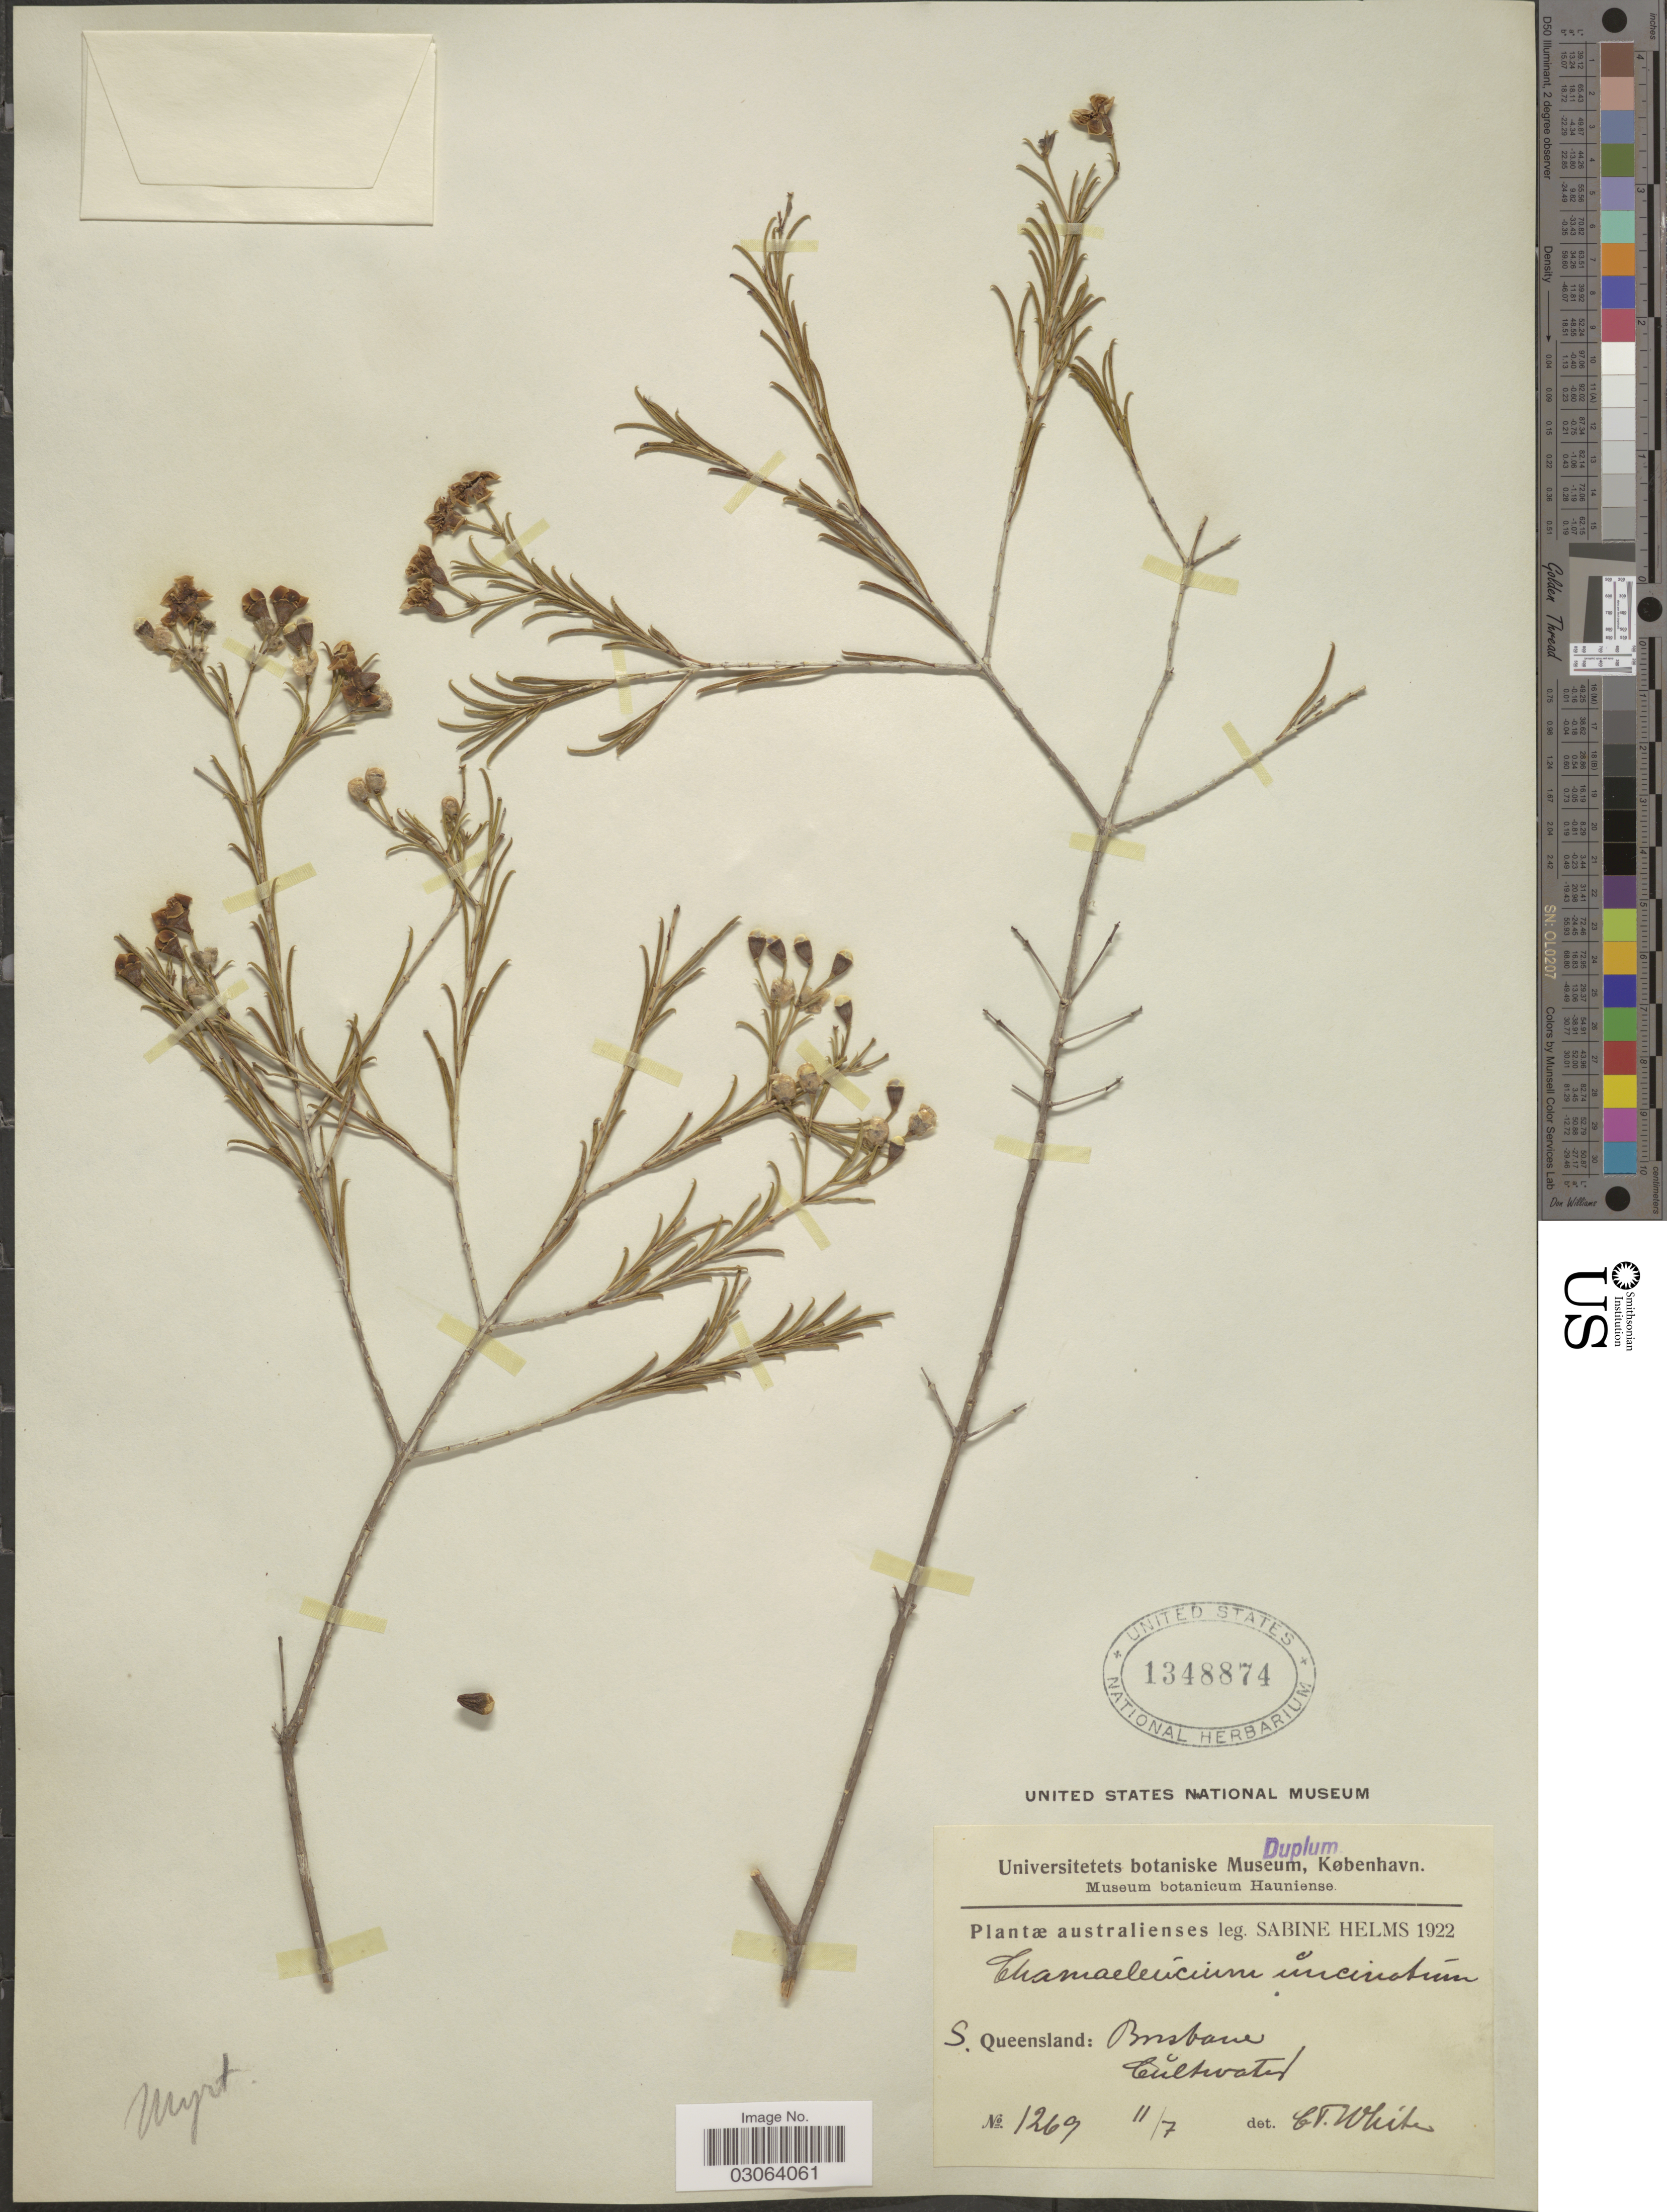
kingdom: Plantae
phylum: Tracheophyta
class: Magnoliopsida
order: Myrtales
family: Myrtaceae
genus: Chamelaucium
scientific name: Chamelaucium uncinatum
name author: Schauer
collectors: S. Helms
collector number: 1269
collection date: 1922-07-11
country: Australia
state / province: Queensland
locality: S. Queensland: Brisbane.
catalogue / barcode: US 1348874